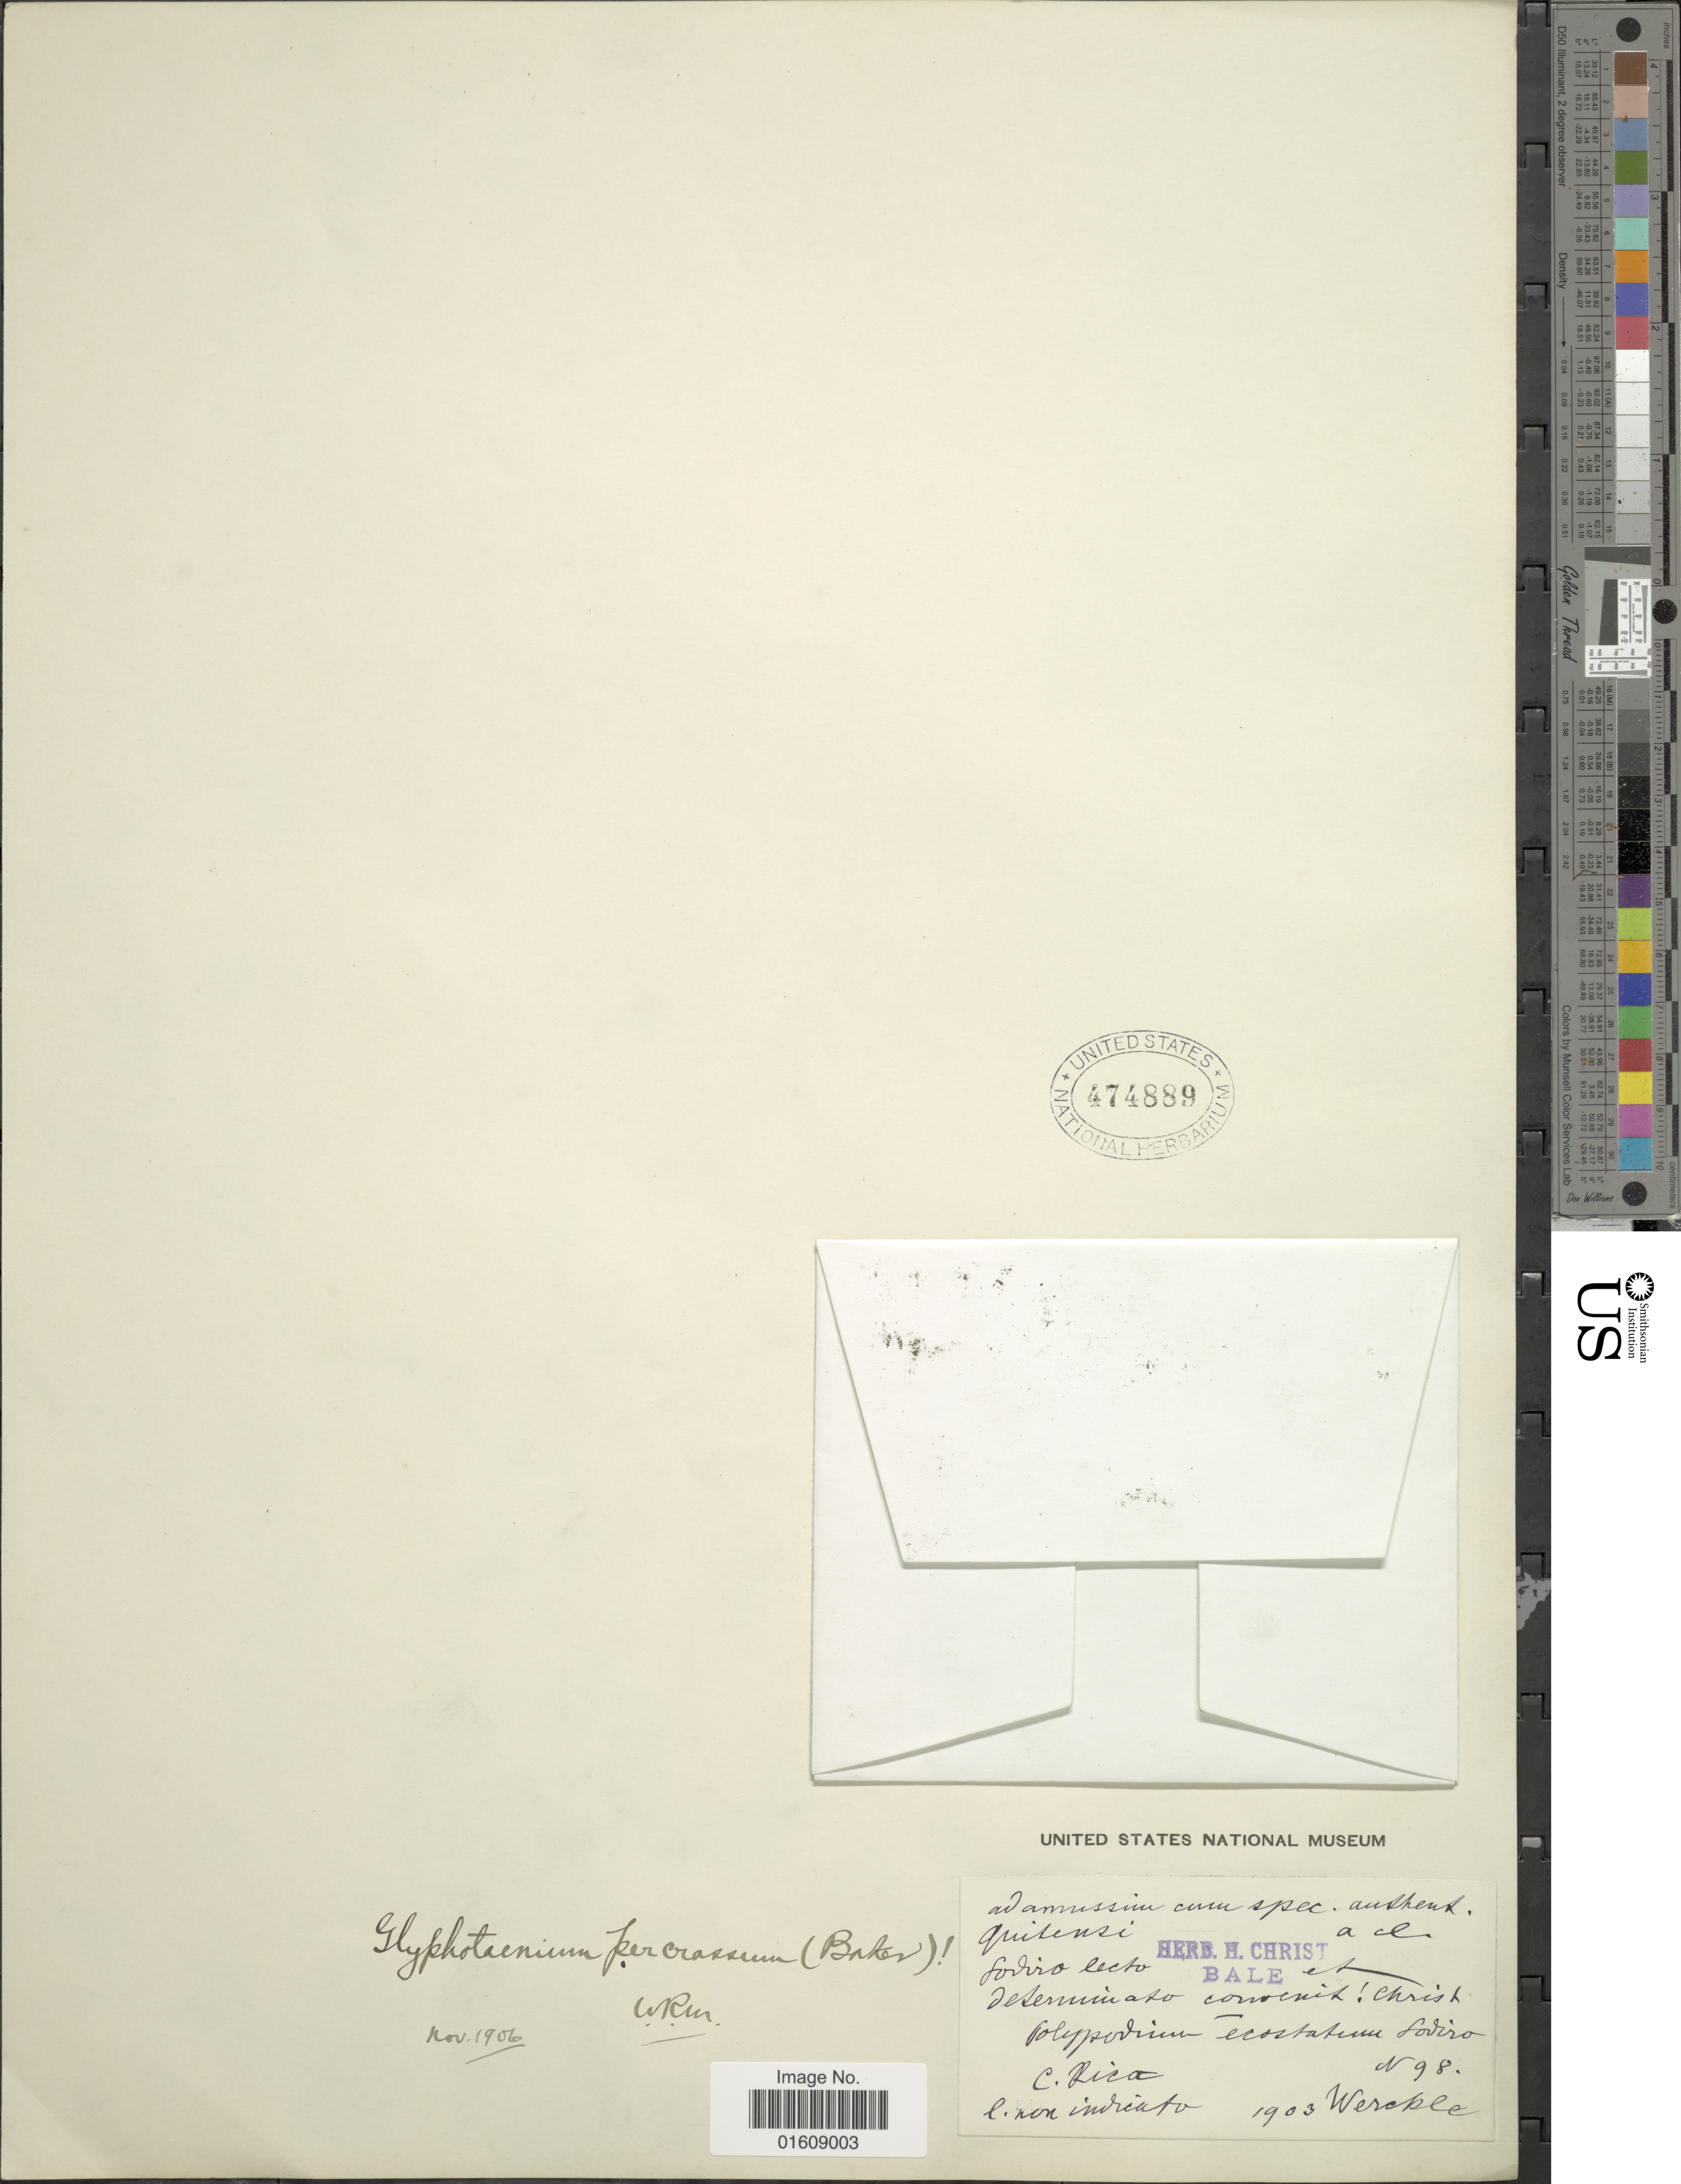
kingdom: Plantae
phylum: Tracheophyta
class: Polypodiopsida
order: Polypodiales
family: Polypodiaceae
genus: Enterosora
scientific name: Enterosora percrassa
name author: (Baker) L.E. Bishop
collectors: C. C Wercklé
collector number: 98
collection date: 1903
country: Costa Rica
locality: C. Rica, l, non invicato.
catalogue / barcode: US 474889